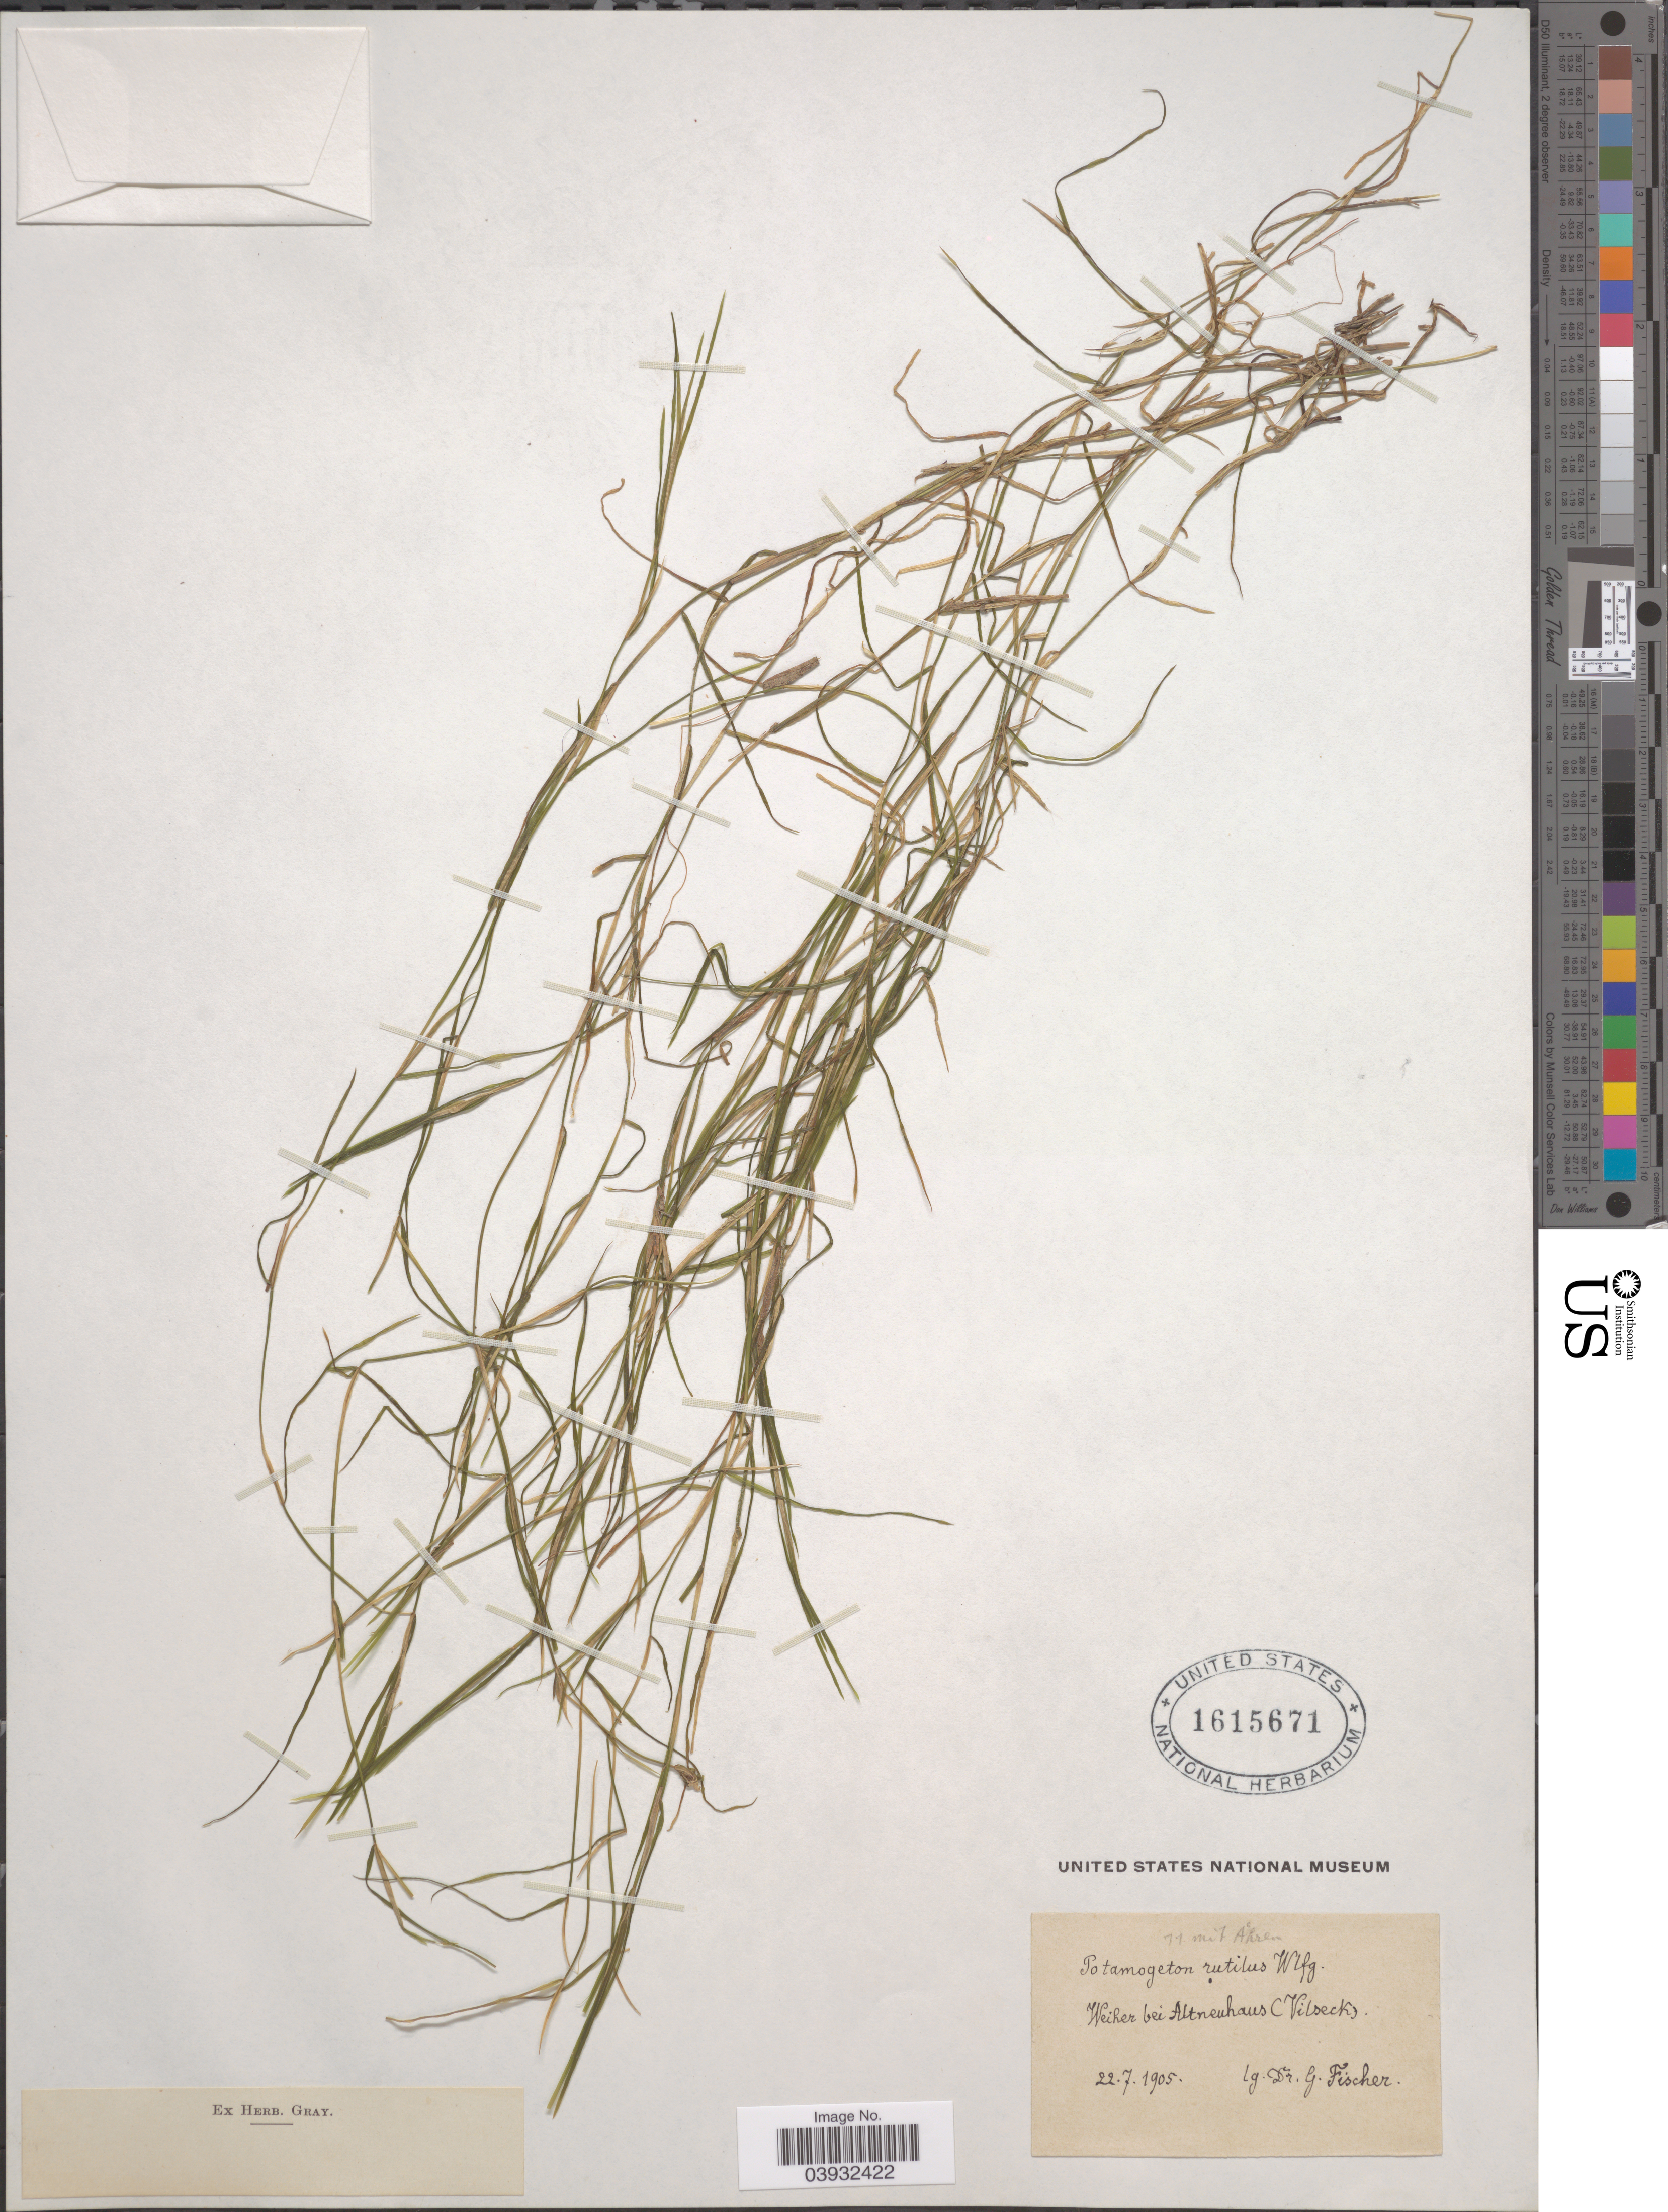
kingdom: Plantae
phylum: Tracheophyta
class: Liliopsida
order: Alismatales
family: Potamogetonaceae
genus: Potamogeton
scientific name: Potamogeton rutilus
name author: Wolfg.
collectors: G. Fischer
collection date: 1905-07-22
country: Germany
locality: Weiher bei Altneuhaus (Vilseck).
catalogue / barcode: US 1615671